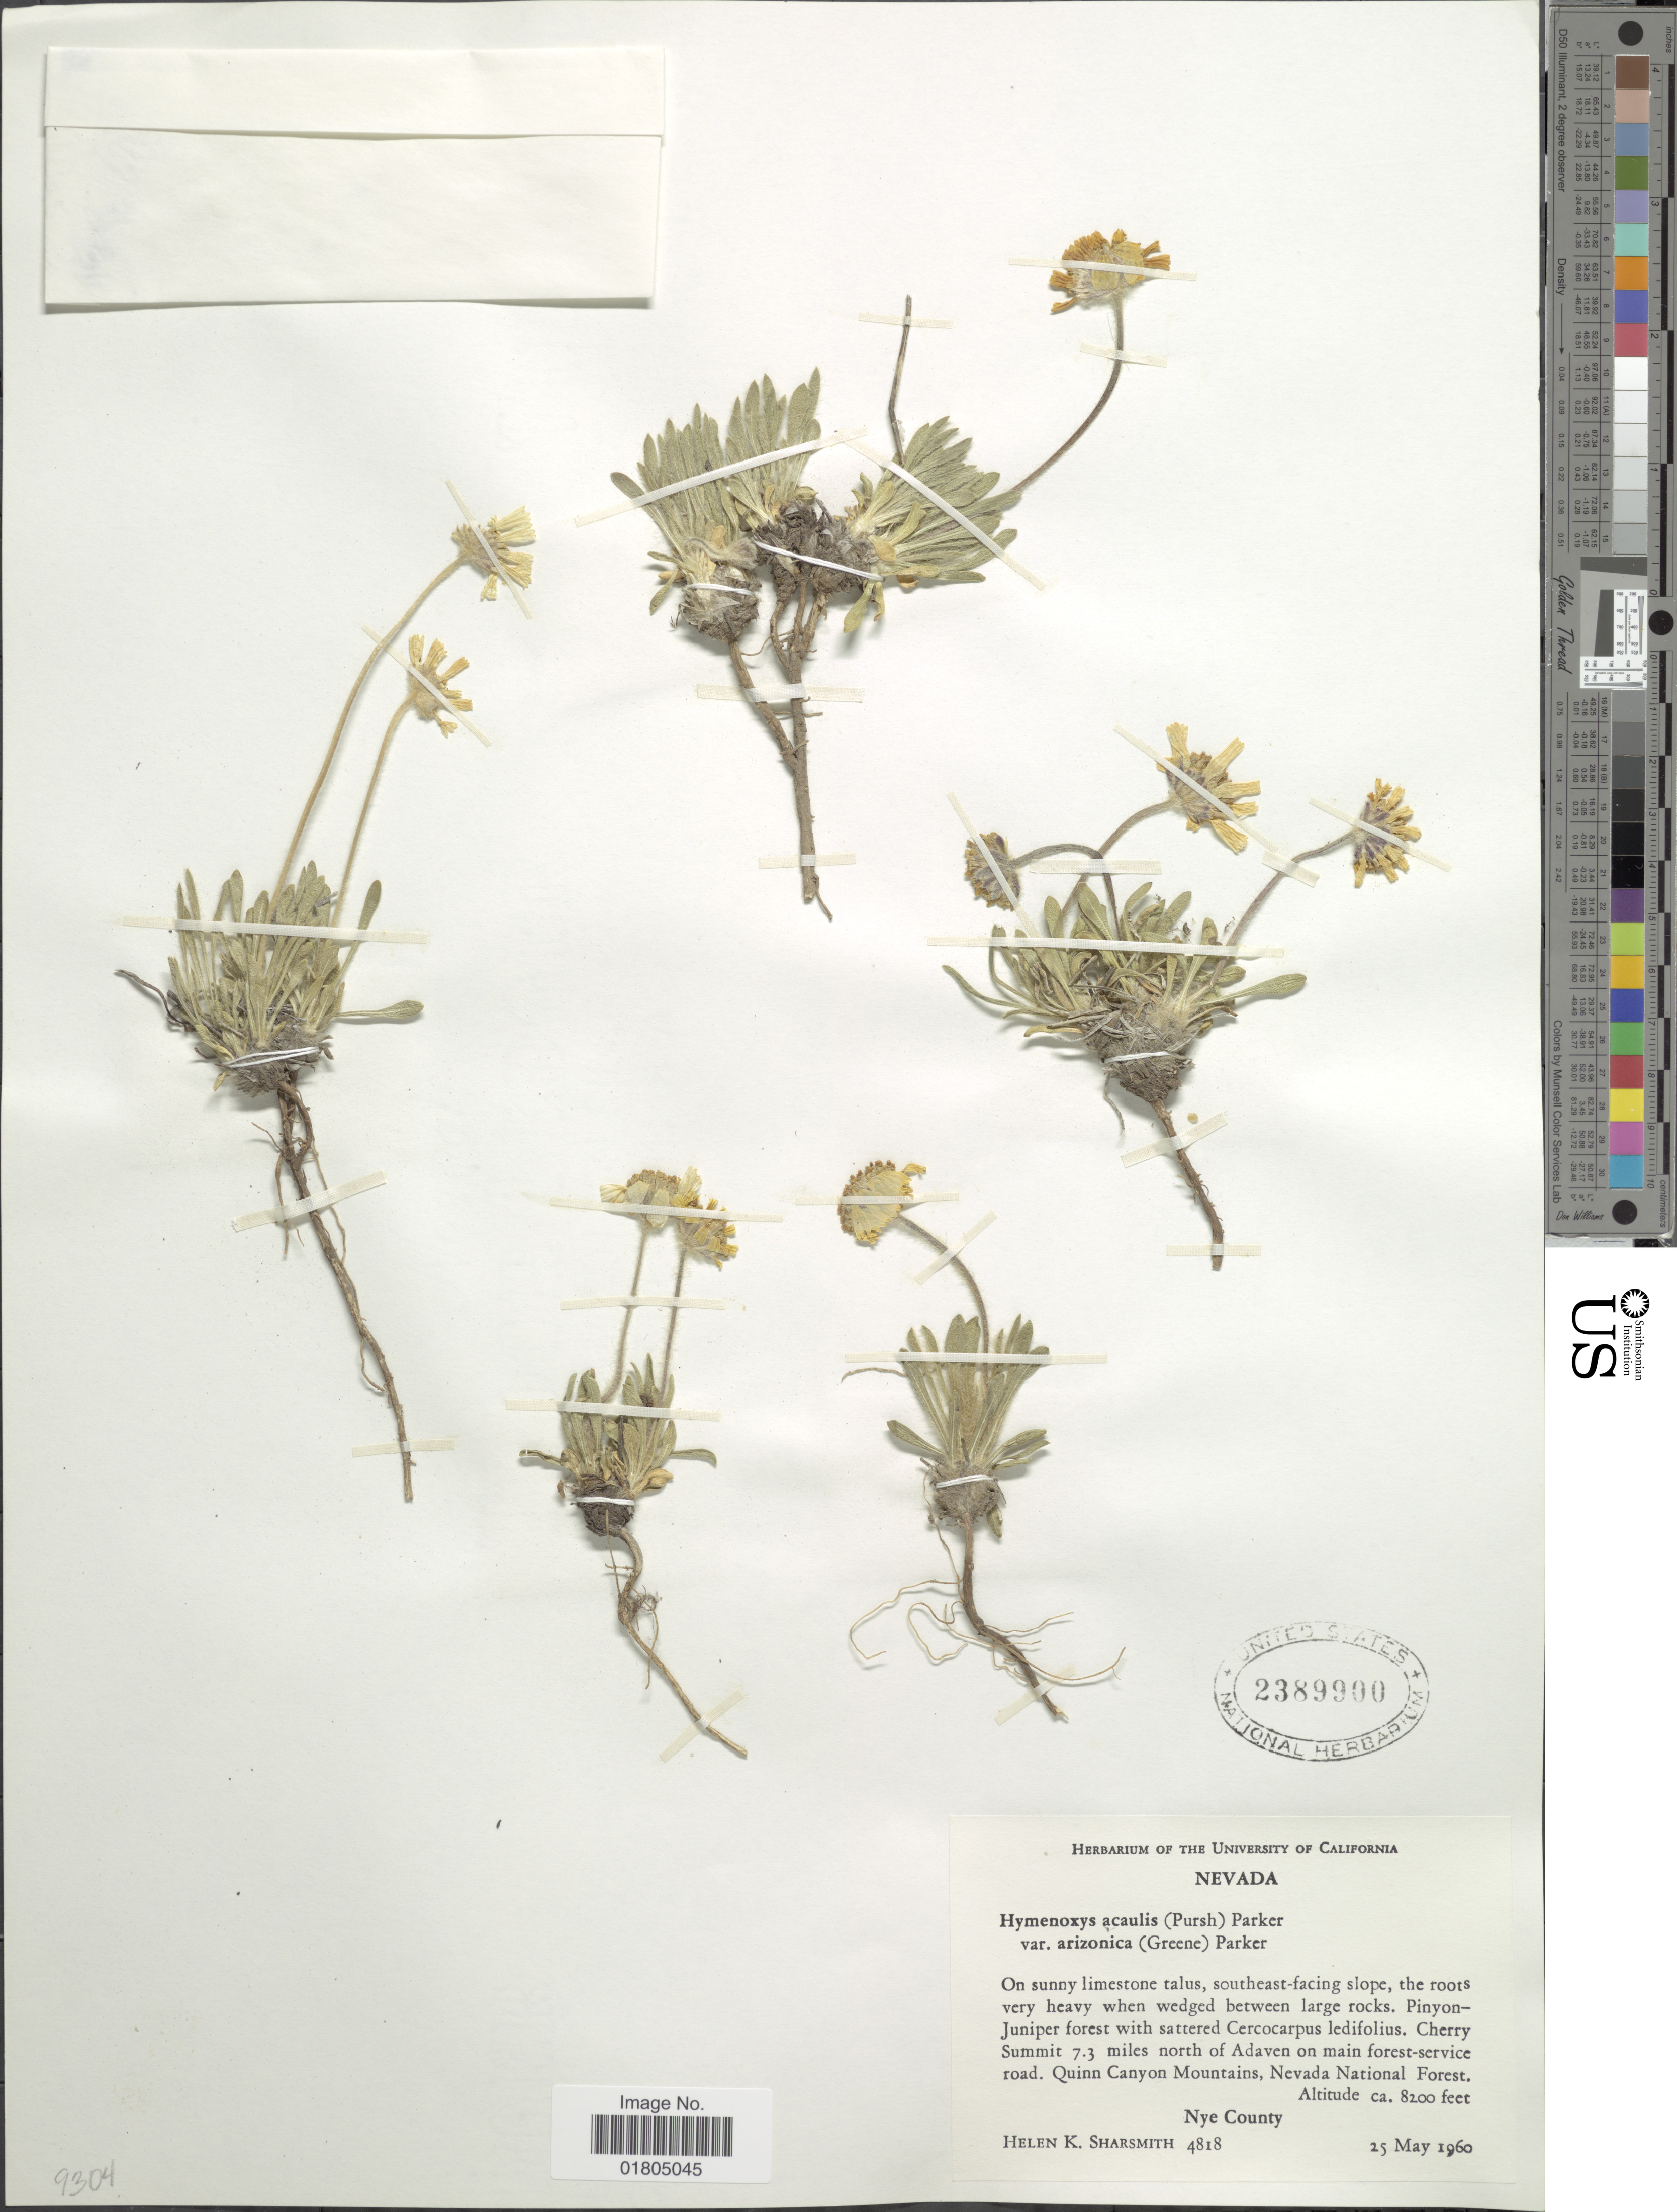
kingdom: Plantae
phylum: Tracheophyta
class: Magnoliopsida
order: Asterales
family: Asteraceae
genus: Actinea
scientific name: Actinea acaulis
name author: (Pursh) Spreng.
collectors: H. Sharsmith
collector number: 4818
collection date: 1960-05-25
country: United States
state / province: Nevada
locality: Cherry Summit 7.3 miles north of Adaven on main forest-service road, Quinn Canyon Mountains, Nevada National Forest, Nye County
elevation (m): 2499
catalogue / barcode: US 2389900